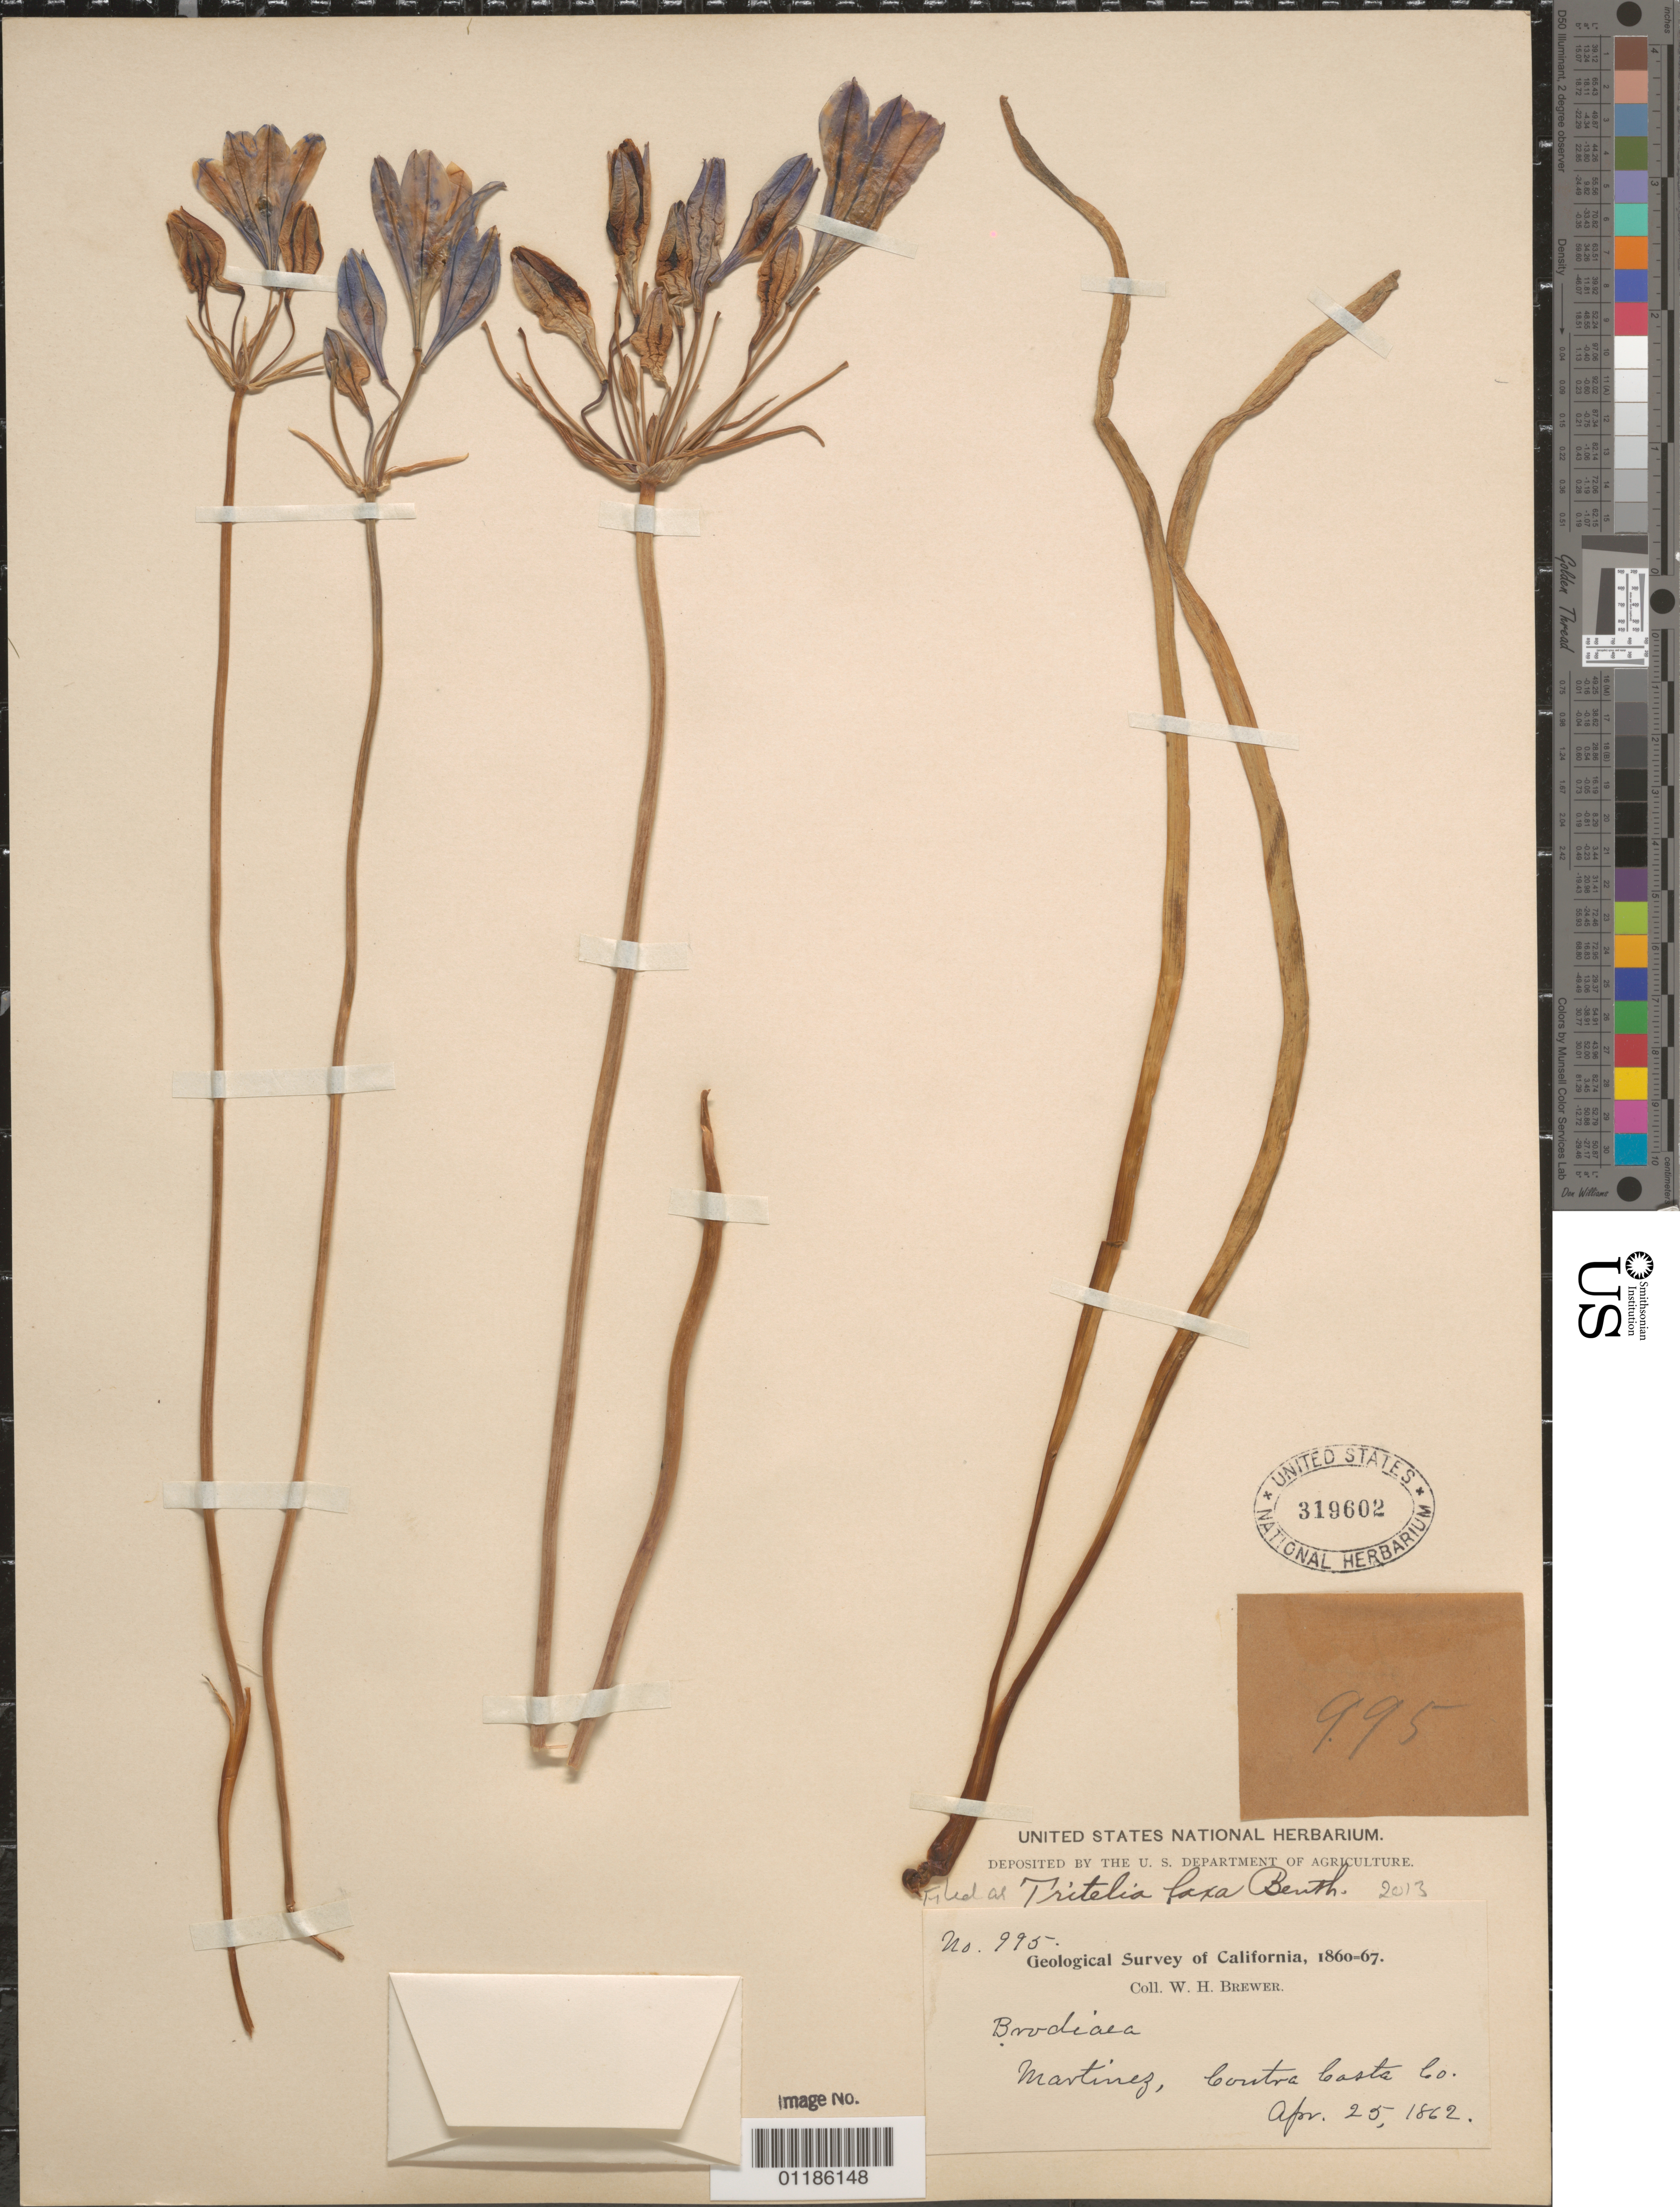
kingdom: Plantae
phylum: Tracheophyta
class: Liliopsida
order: Asparagales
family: Asparagaceae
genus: Triteleia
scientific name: Triteleia laxa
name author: Benth.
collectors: W. H. Brewer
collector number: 995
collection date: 1862-04-25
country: United States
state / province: California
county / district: Contra Costa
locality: Martinez.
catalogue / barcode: US 319602